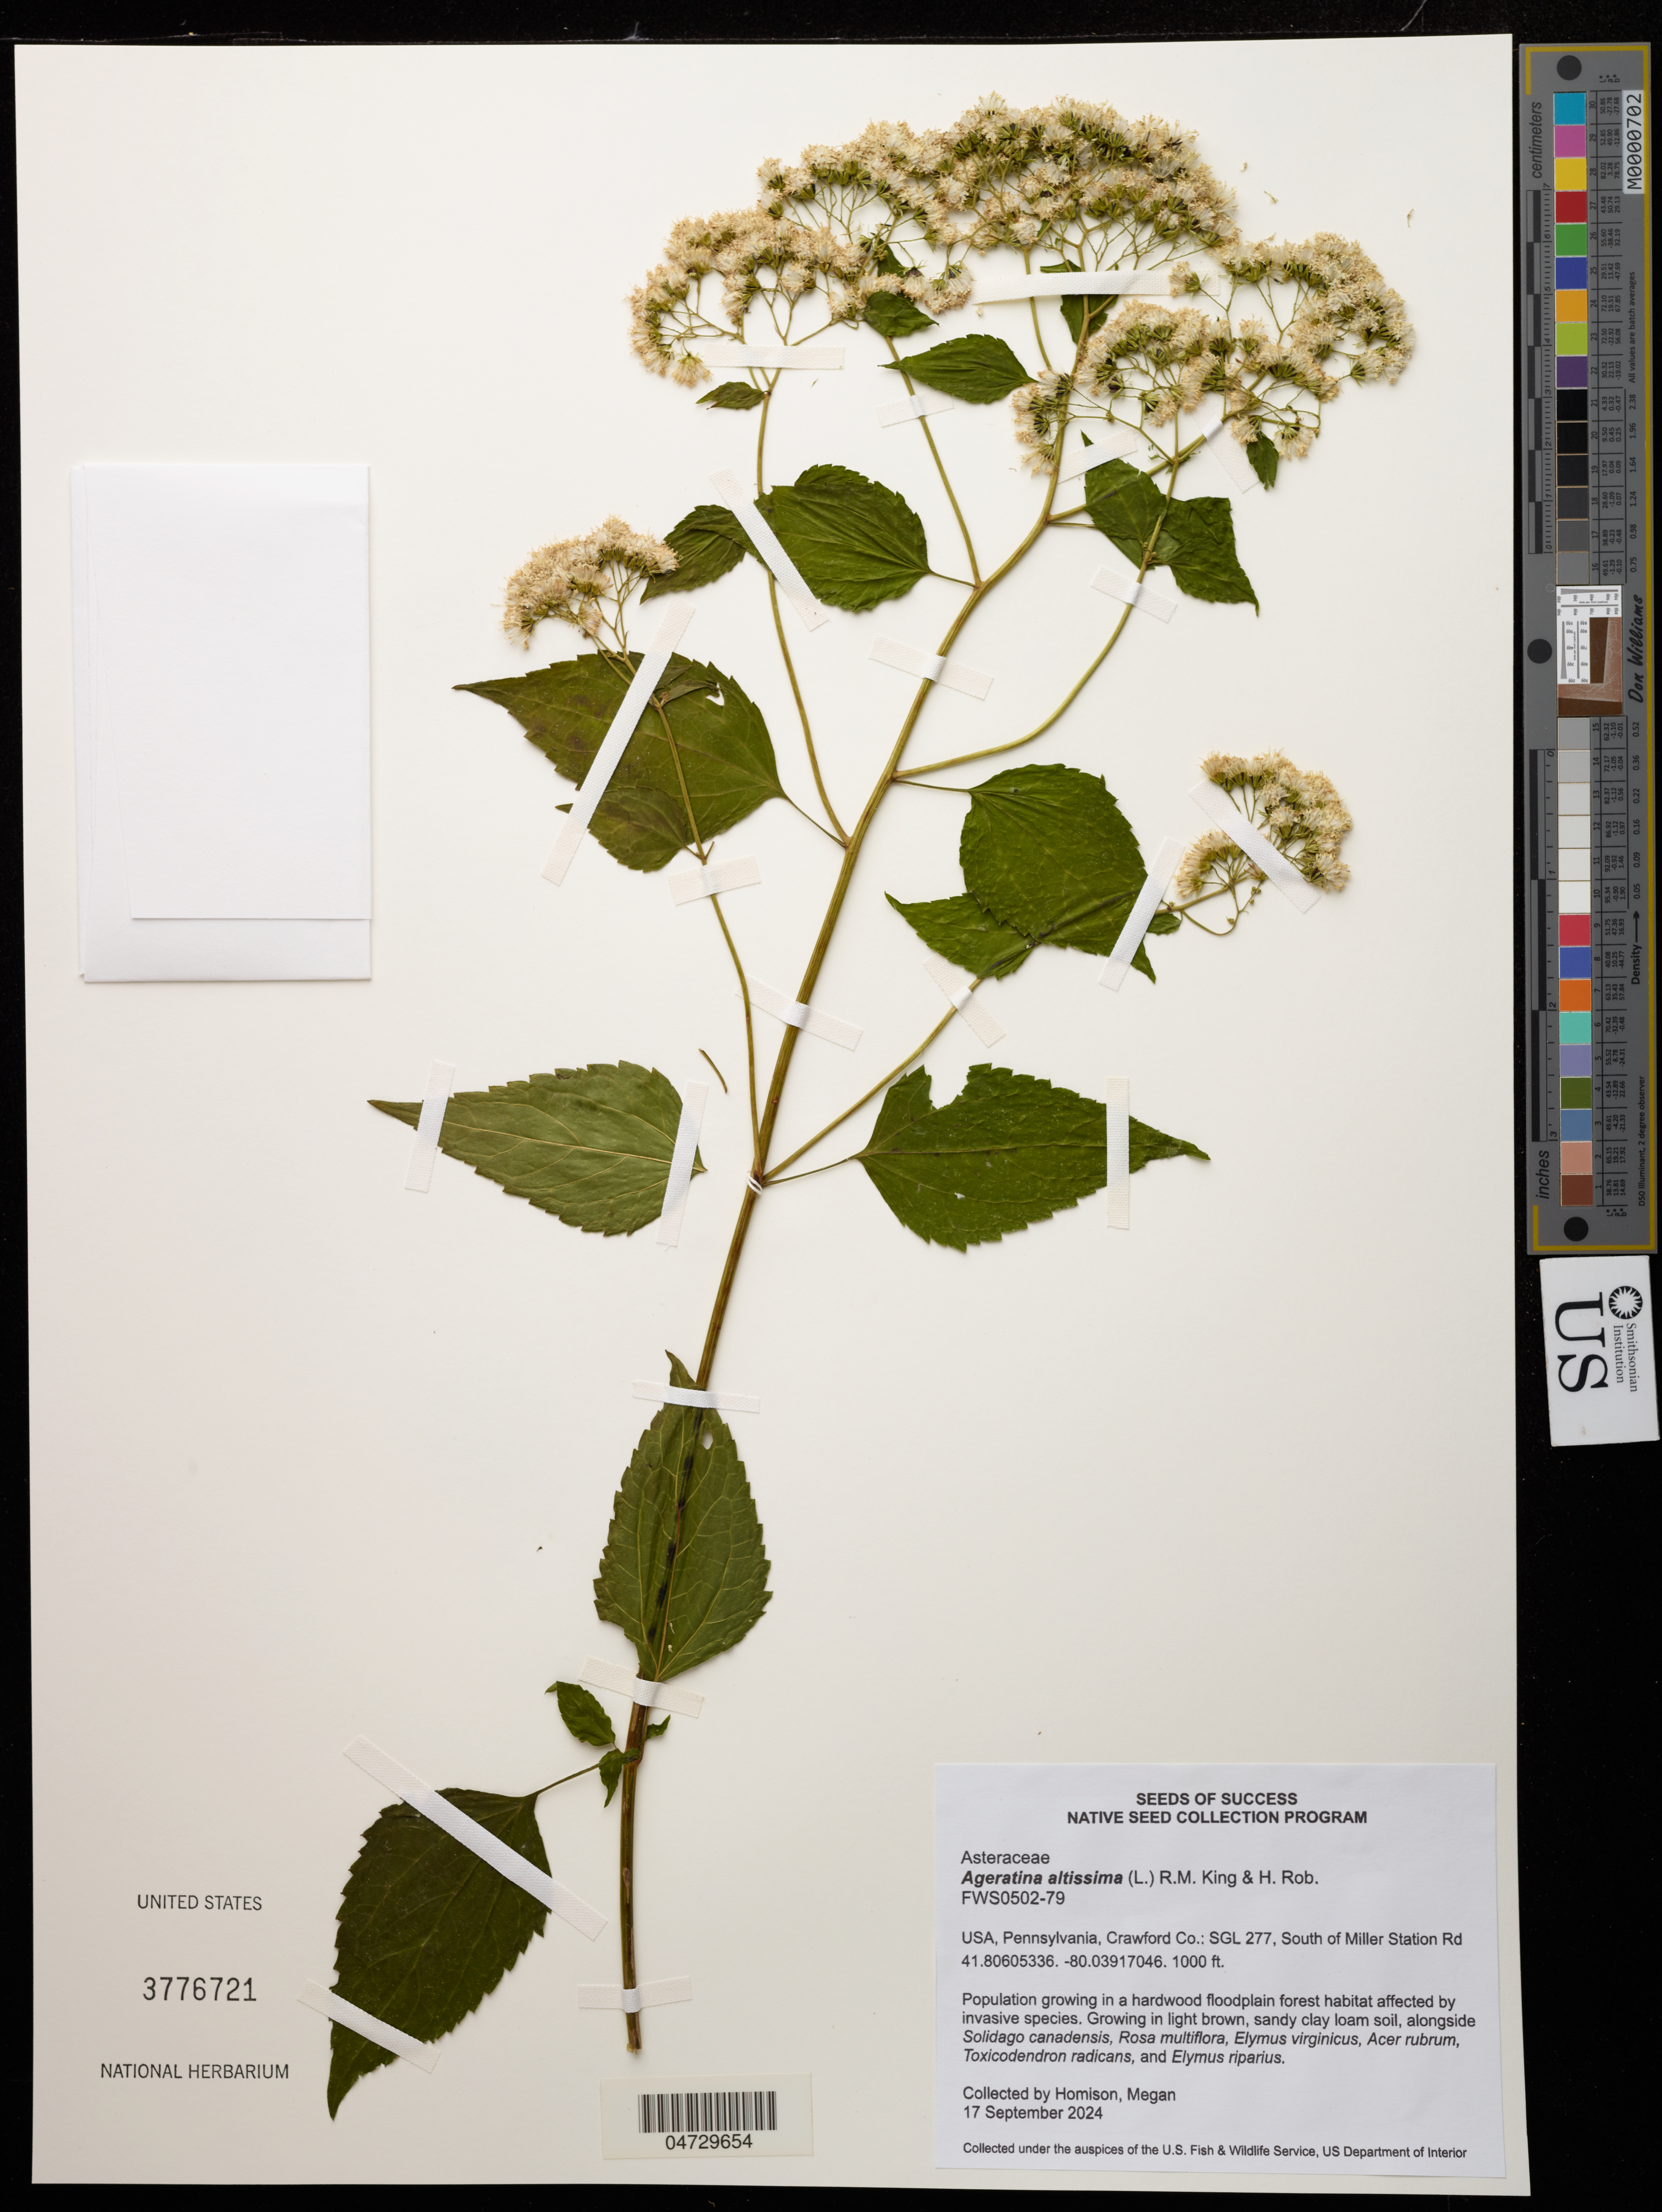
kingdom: Plantae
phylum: Tracheophyta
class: Magnoliopsida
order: Asterales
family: Asteraceae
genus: Ageratina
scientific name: Ageratina altissima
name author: (L.) R.M. King & H. Rob.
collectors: M. Homison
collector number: FWS0502-79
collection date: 2024-09-17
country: United States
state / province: Pennsylvania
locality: USA, Pennsylvania, Crawford Co.: SGL 277, South of Miller Station Rd.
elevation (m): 305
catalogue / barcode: US 3776721